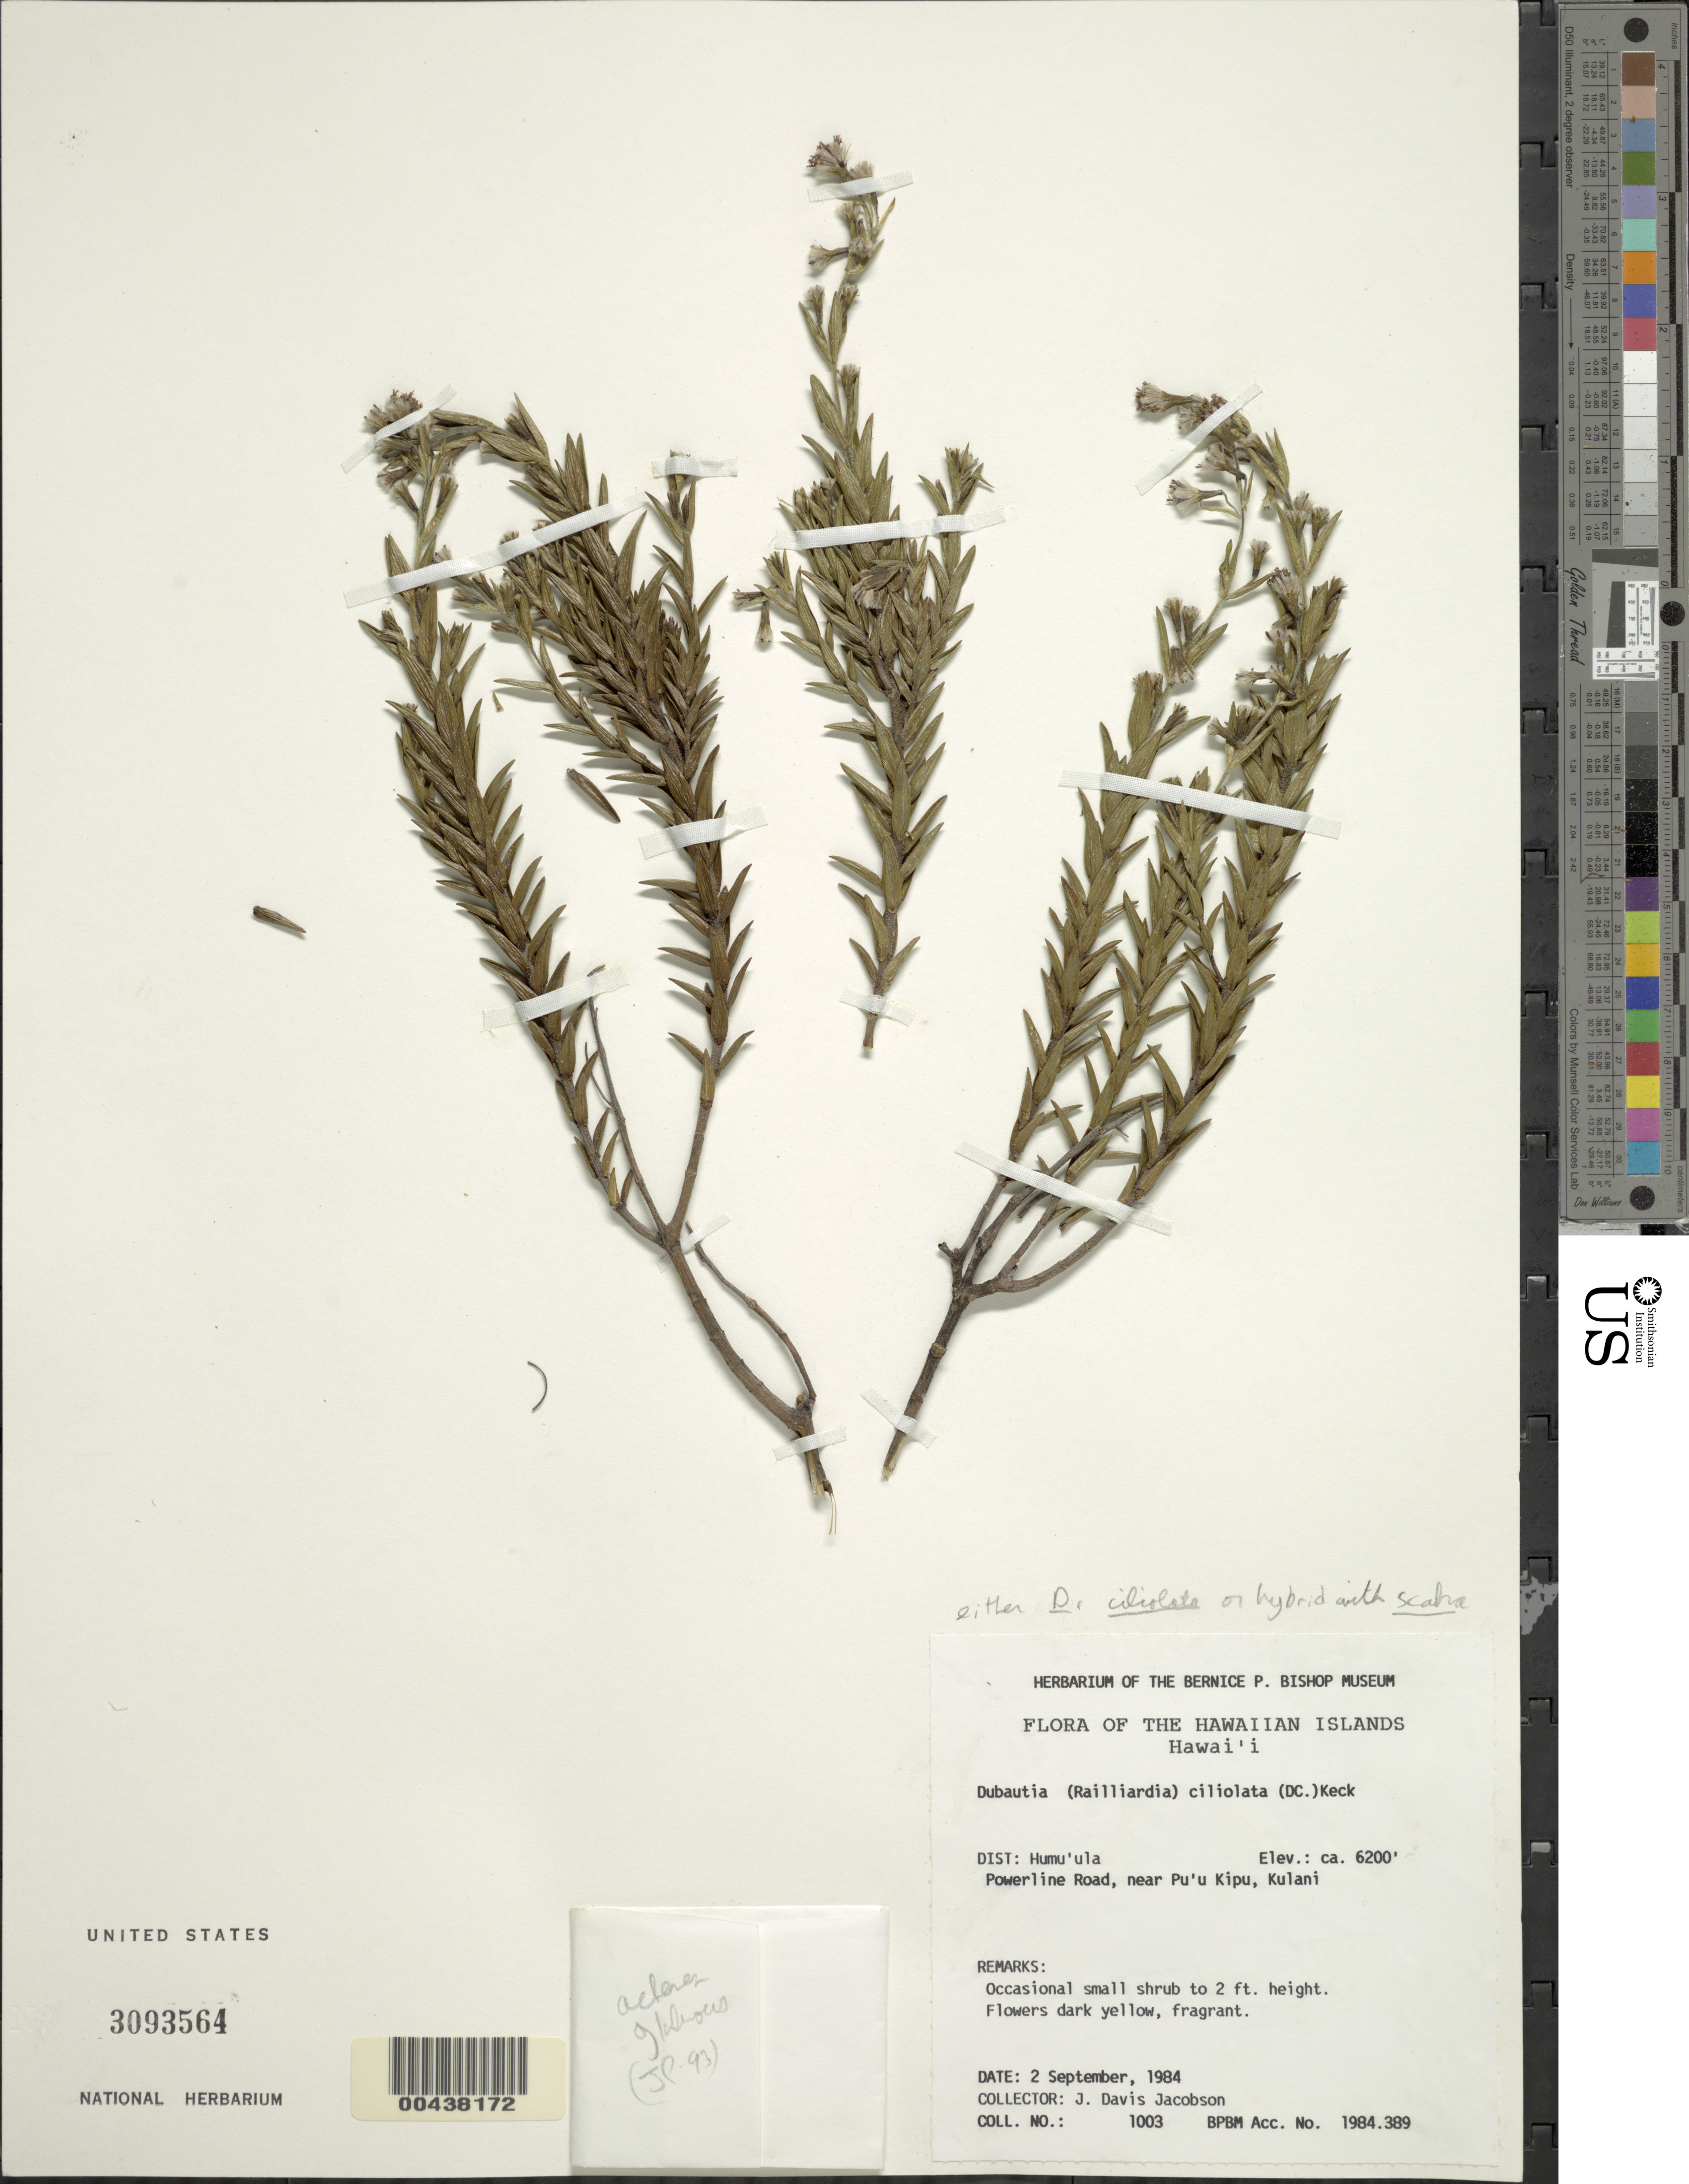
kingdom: Plantae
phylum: Tracheophyta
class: Magnoliopsida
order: Asterales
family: Asteraceae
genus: Dubautia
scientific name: Dubautia ciliolata subsp. ciliolata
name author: (DC.) D.D. Keck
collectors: J. Jacobson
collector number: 1003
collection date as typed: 2 Sep 1984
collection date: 1984-09-02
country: United States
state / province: Hawaii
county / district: Hawaii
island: Hawaii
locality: Humu'ula Dist., Powerline Road, near Pu'u Kipu, Kulani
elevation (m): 1890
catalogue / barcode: US 3093564